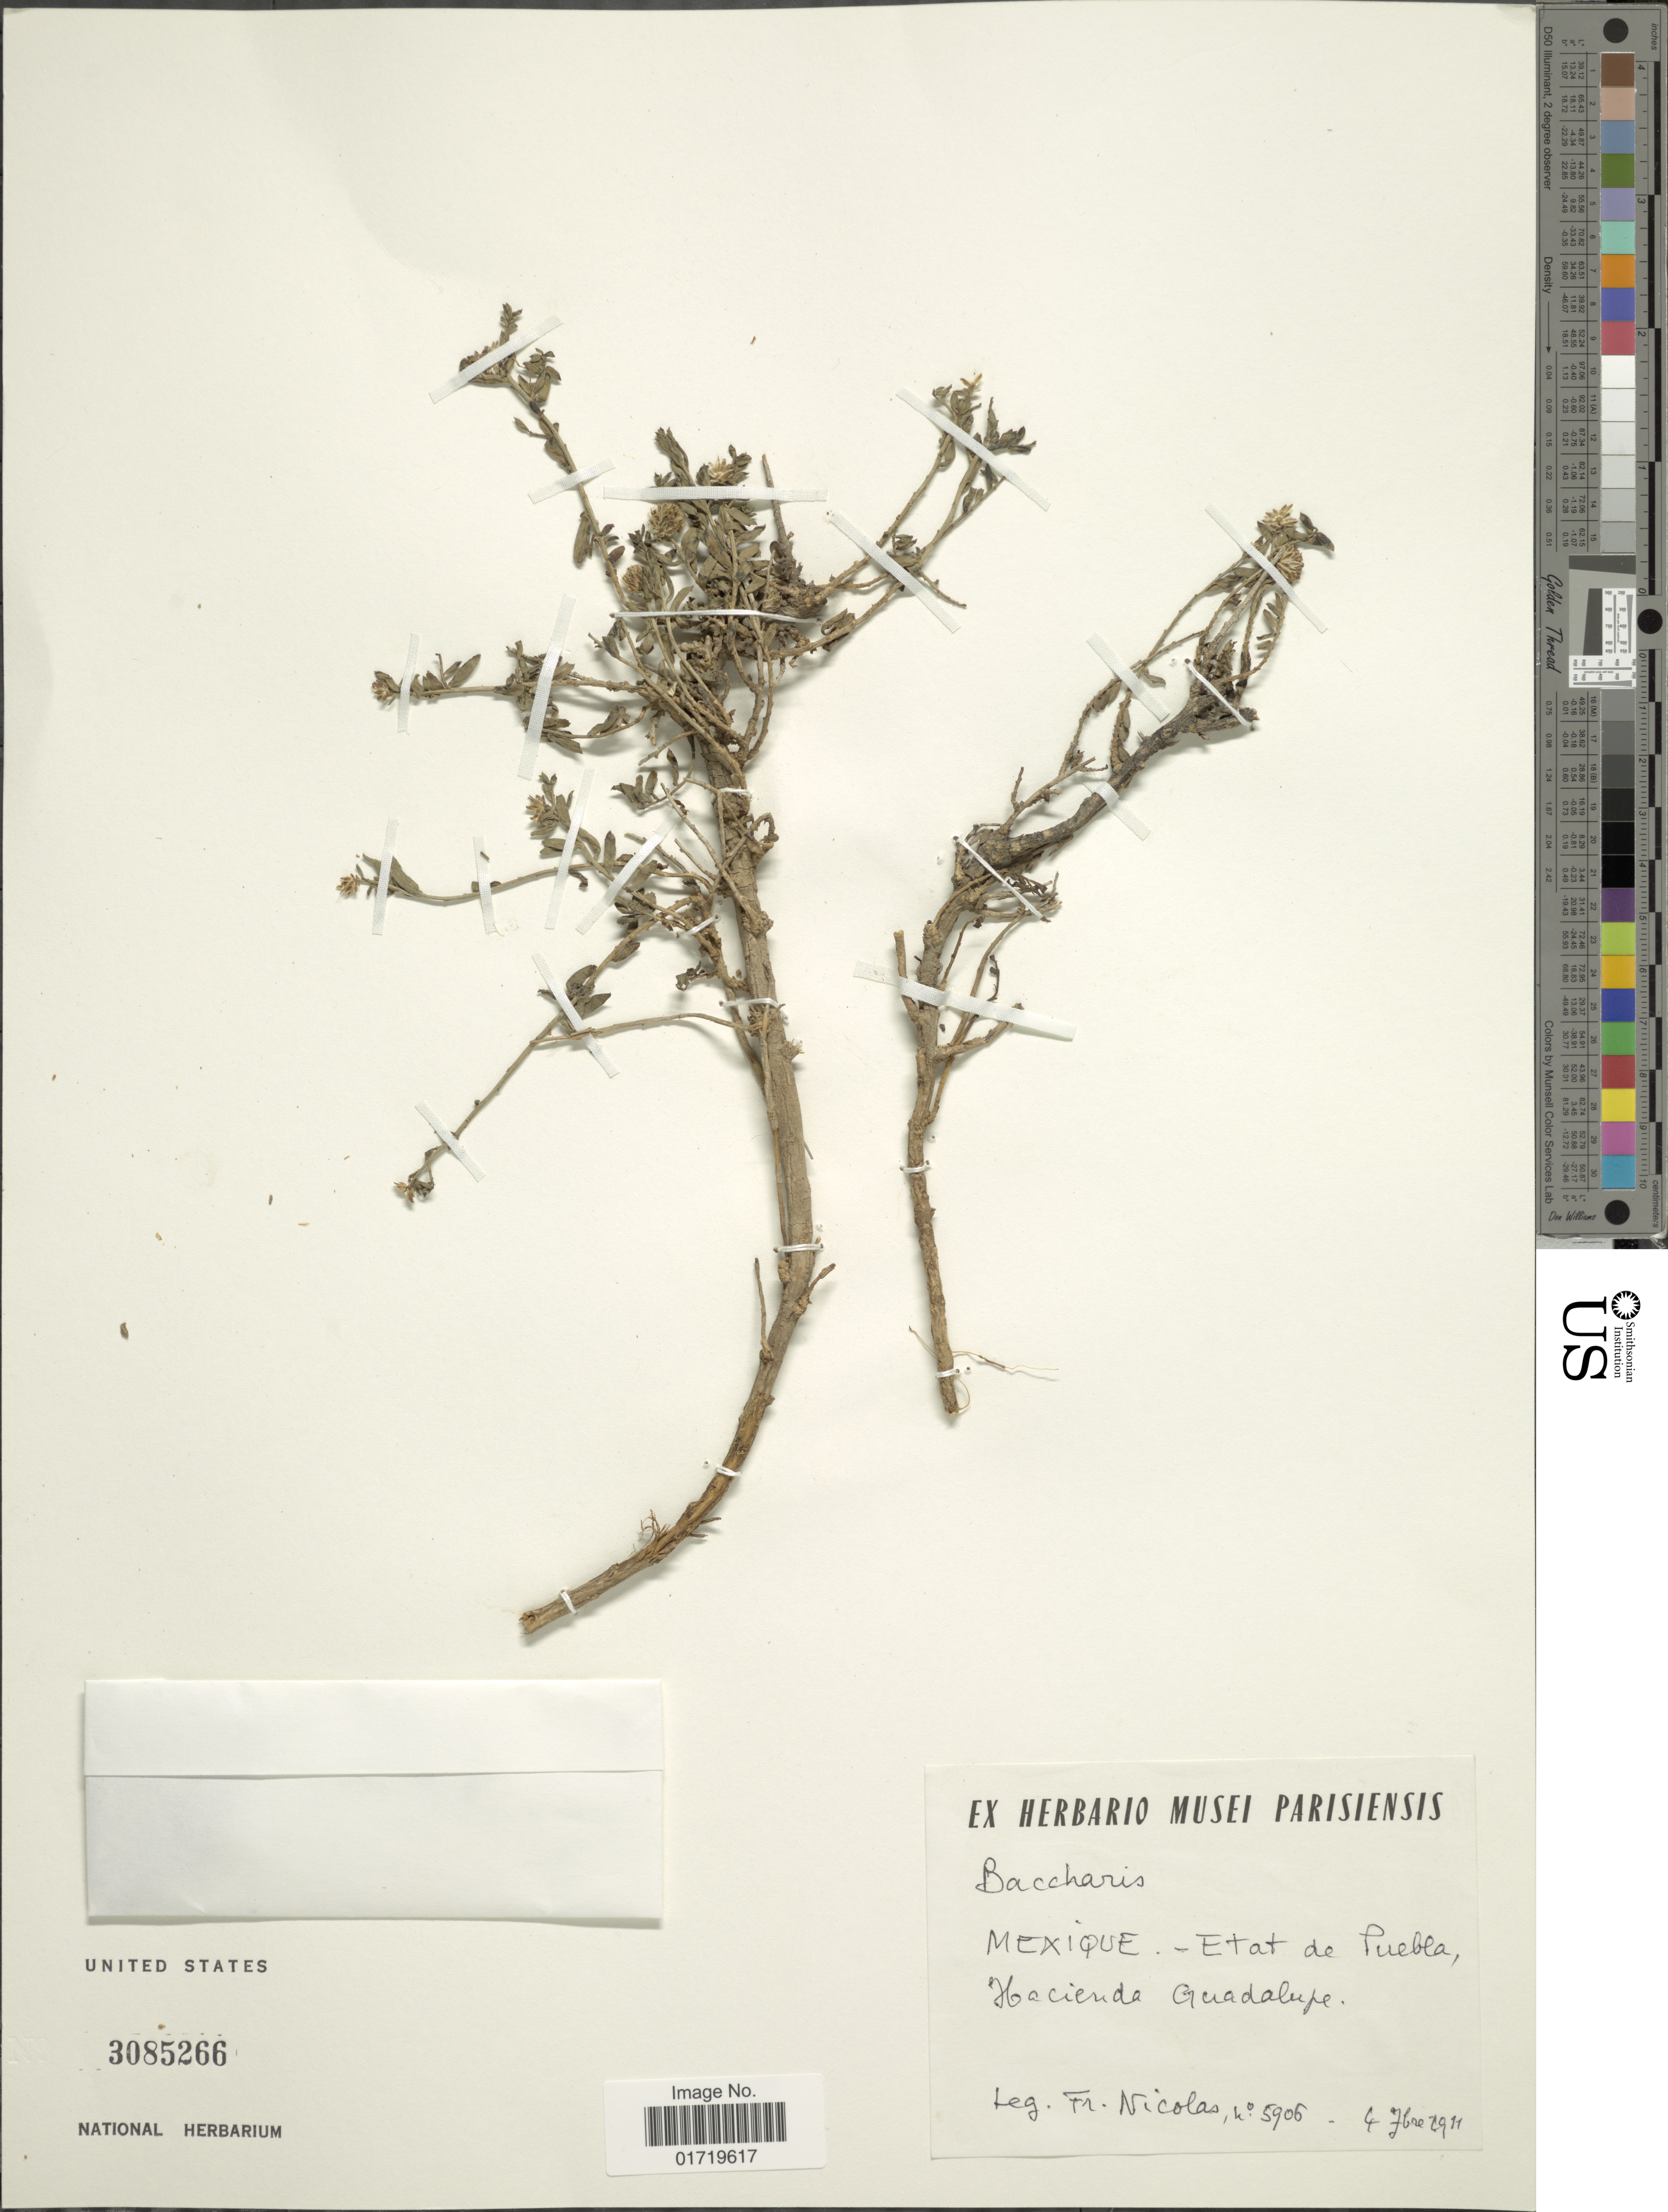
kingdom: Plantae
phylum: Tracheophyta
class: Magnoliopsida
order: Asterales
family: Asteraceae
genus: Baccharis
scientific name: Baccharis sp.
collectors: Bro. Nicolas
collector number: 5906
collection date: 1911-02-04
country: Mexico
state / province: Puebla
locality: Etat de Puebla, Hacienda Guadalupe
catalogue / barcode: US 3085266